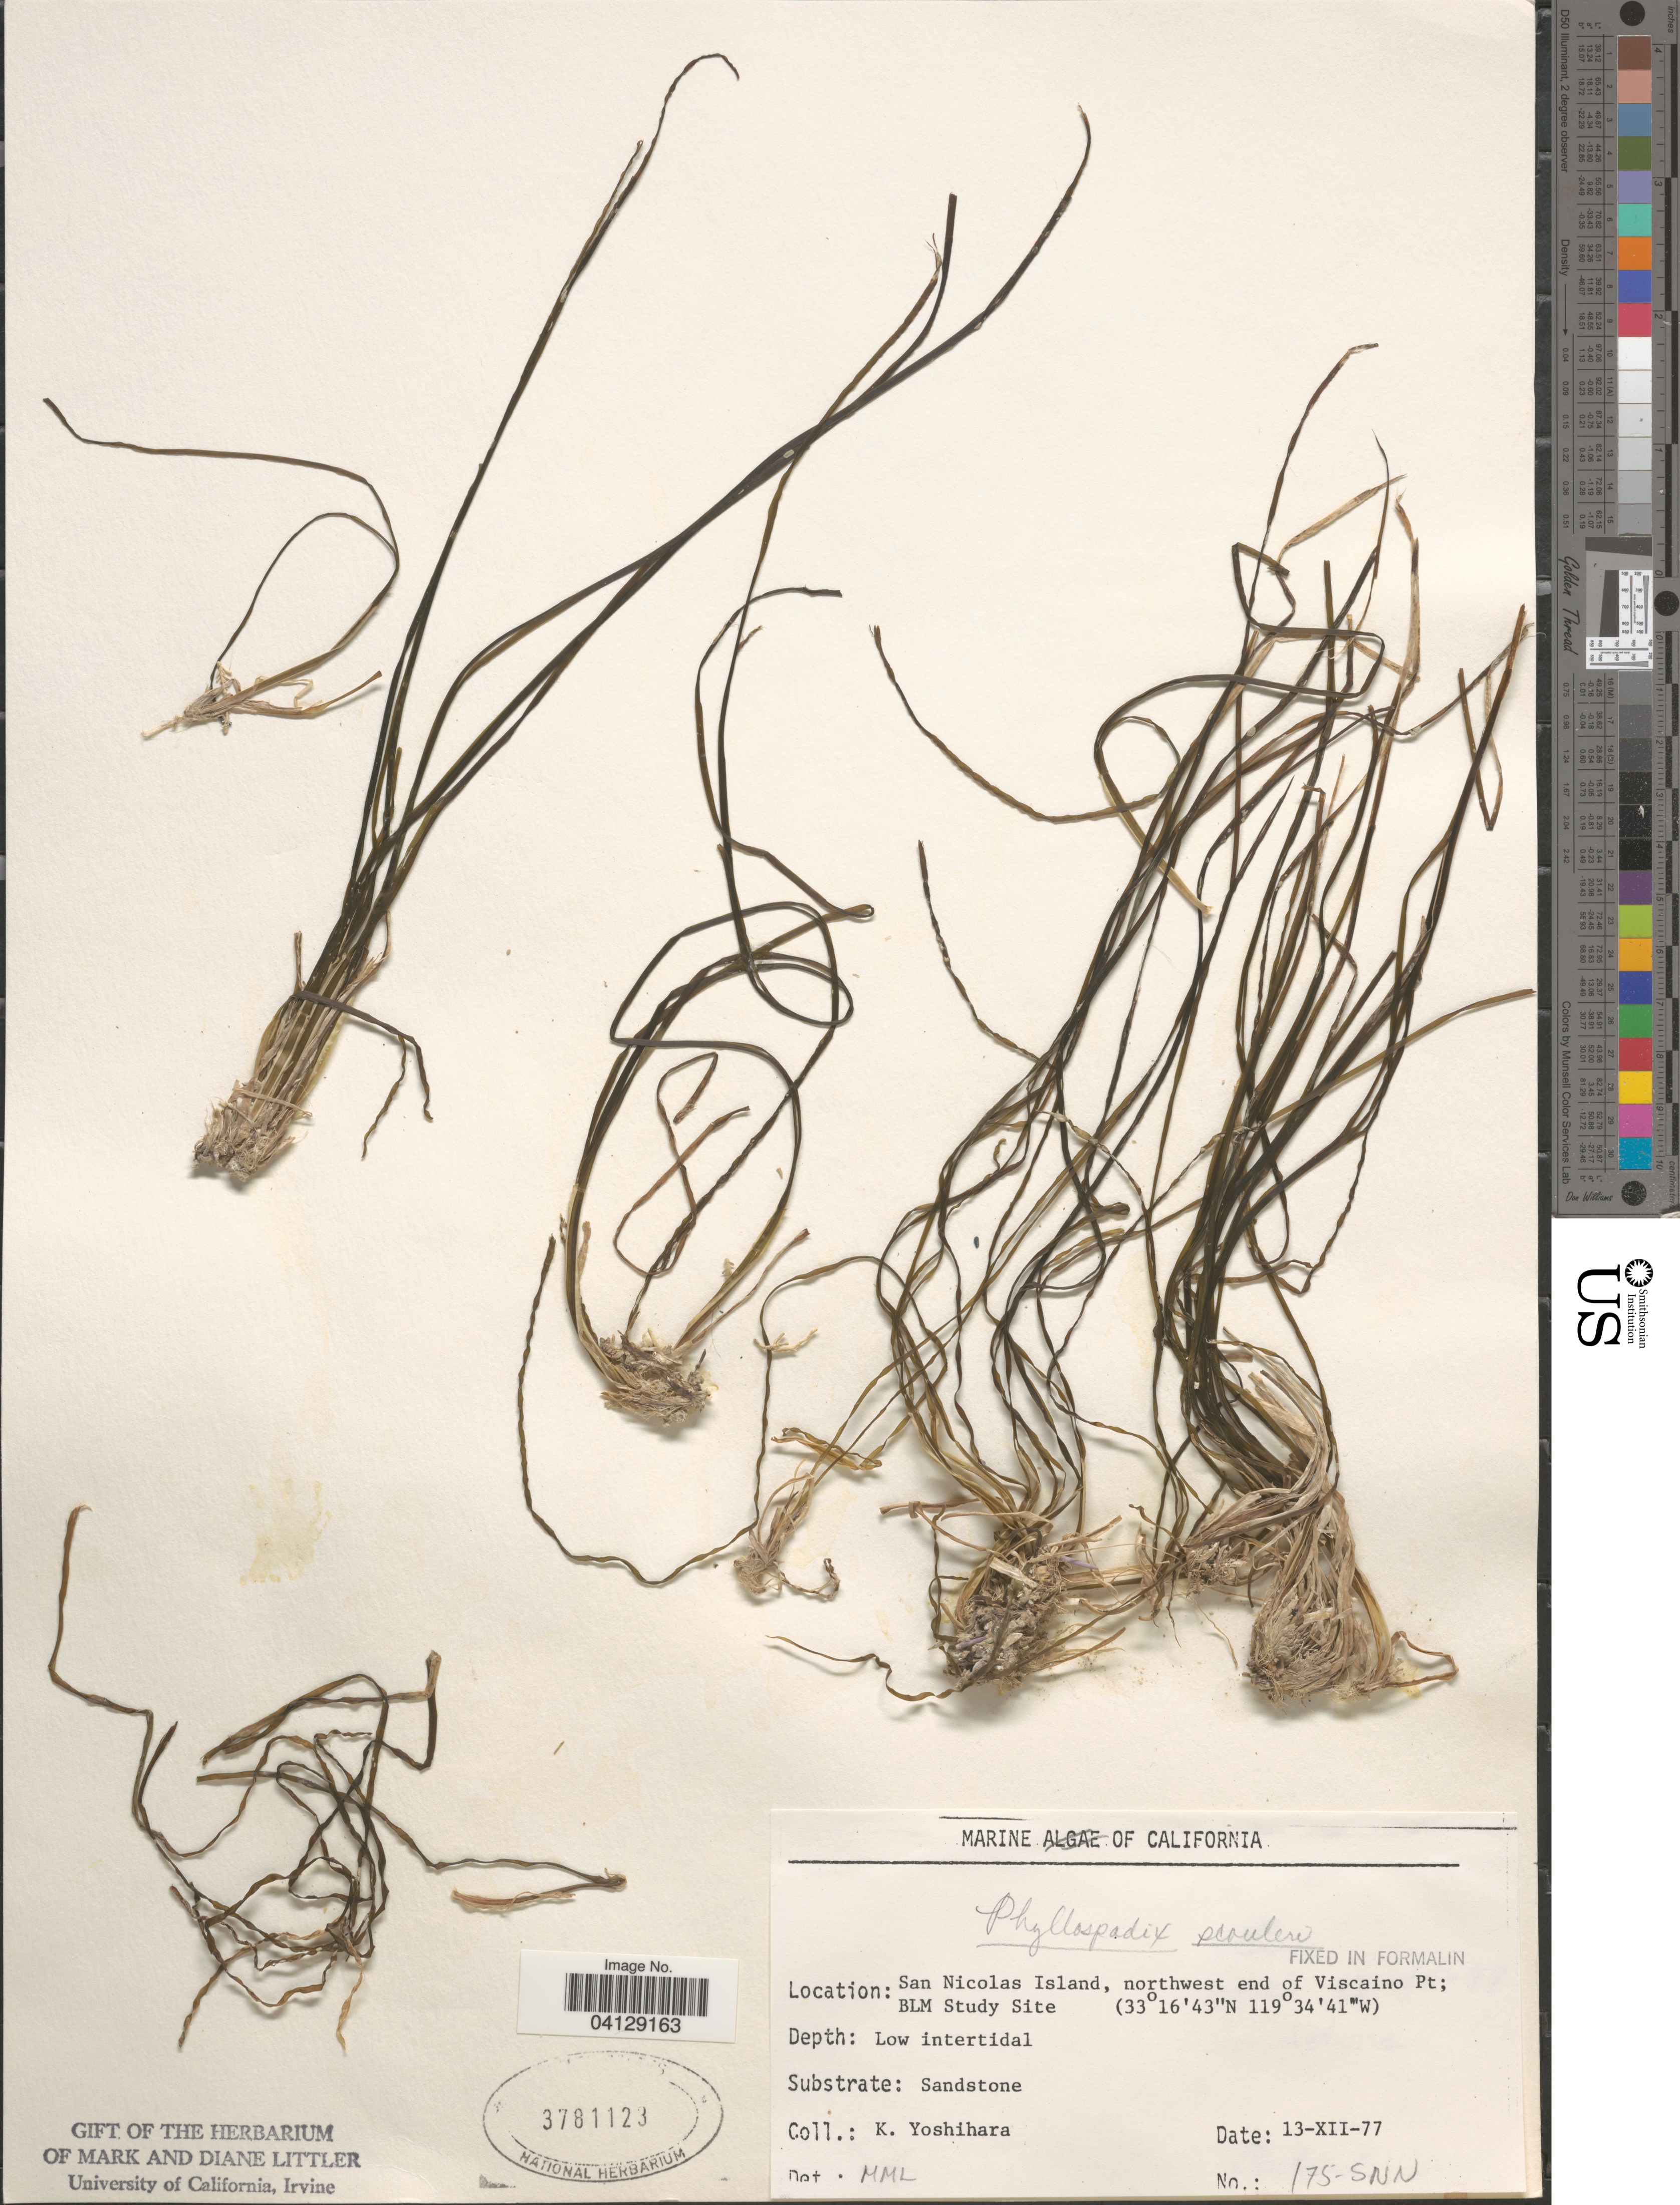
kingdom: Plantae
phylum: Tracheophyta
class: Liliopsida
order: Alismatales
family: Zosteraceae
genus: Phyllospadix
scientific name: Phyllospadix scouleri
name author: Hook.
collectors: K. Yoshihara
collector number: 175-SNN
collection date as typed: Transcribed d/m/y: 13/12/77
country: United States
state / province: California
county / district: Ventura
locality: San Nicolas Island, northwest end of Viscaino Pt; BLM Study Site.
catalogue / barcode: US 3781123